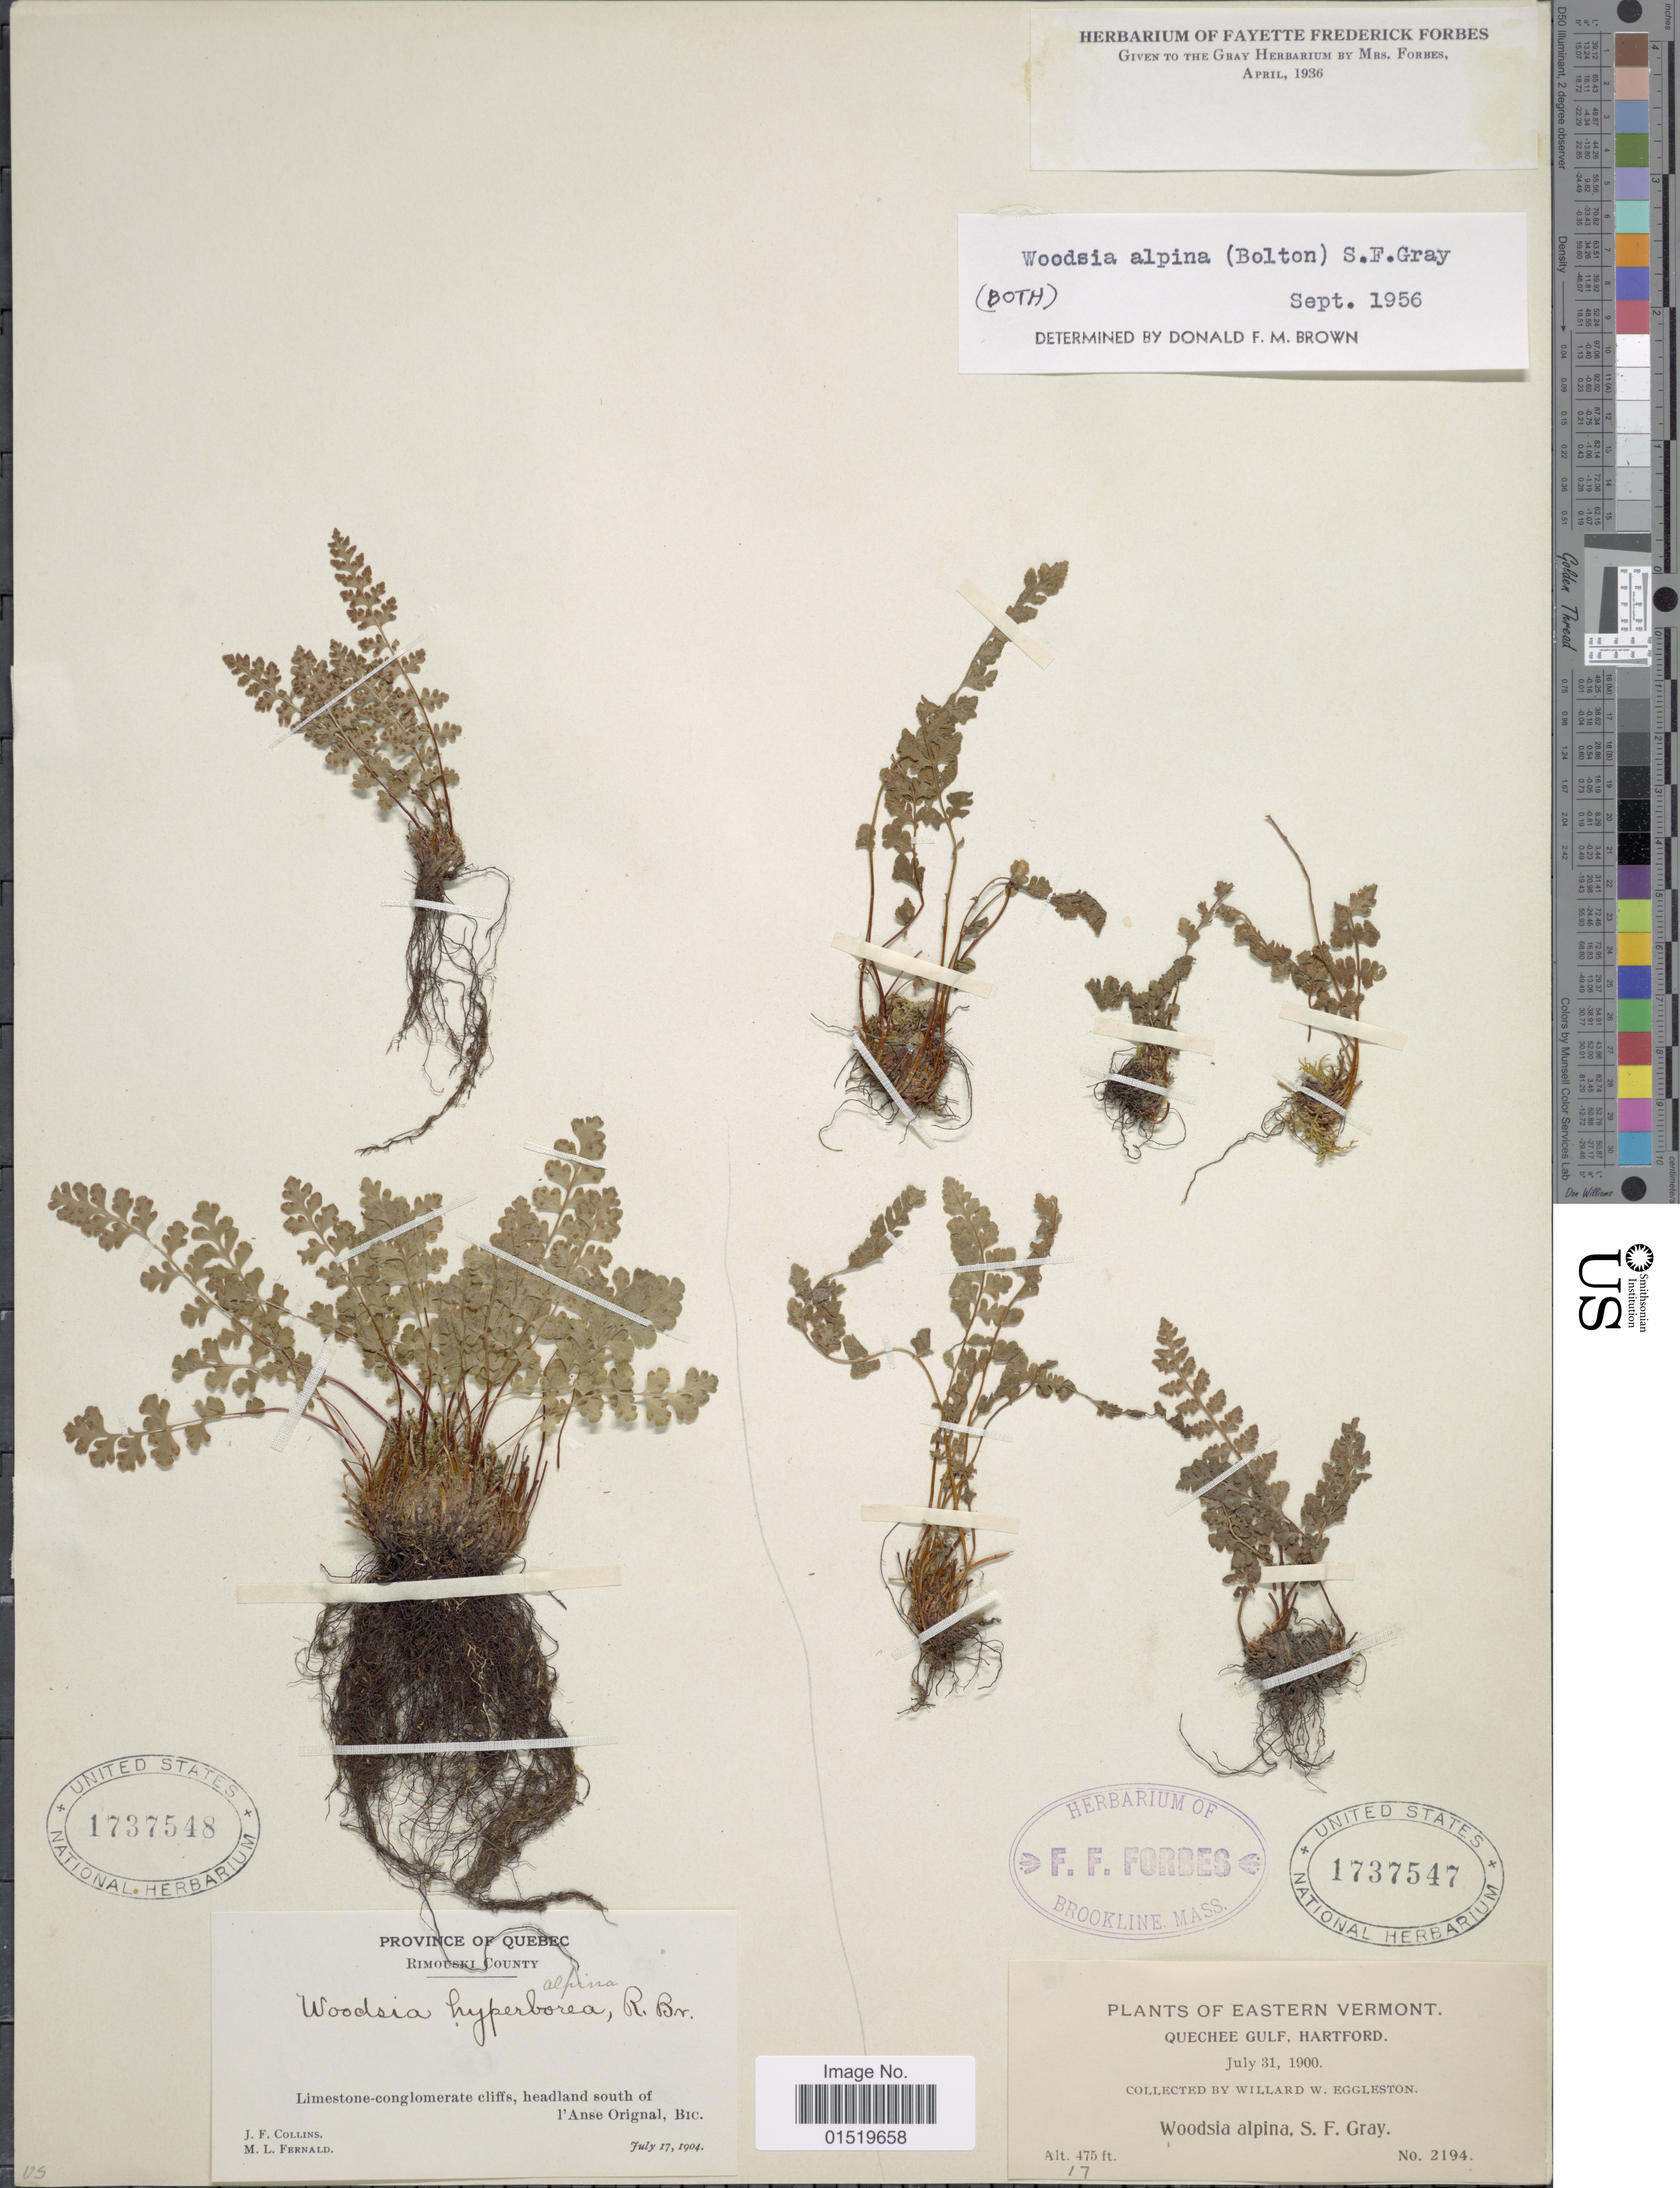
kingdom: Plantae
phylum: Tracheophyta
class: Polypodiopsida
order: Polypodiales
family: Woodsiaceae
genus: Woodsia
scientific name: Woodsia alpina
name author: (Bolton) S.F. Gray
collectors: W. W. Eggleston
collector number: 2194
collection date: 1900-07-31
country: United States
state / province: Vermont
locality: Eastern Vermont, Quechee Gulf, Hartford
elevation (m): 145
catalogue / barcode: US 1737547-2